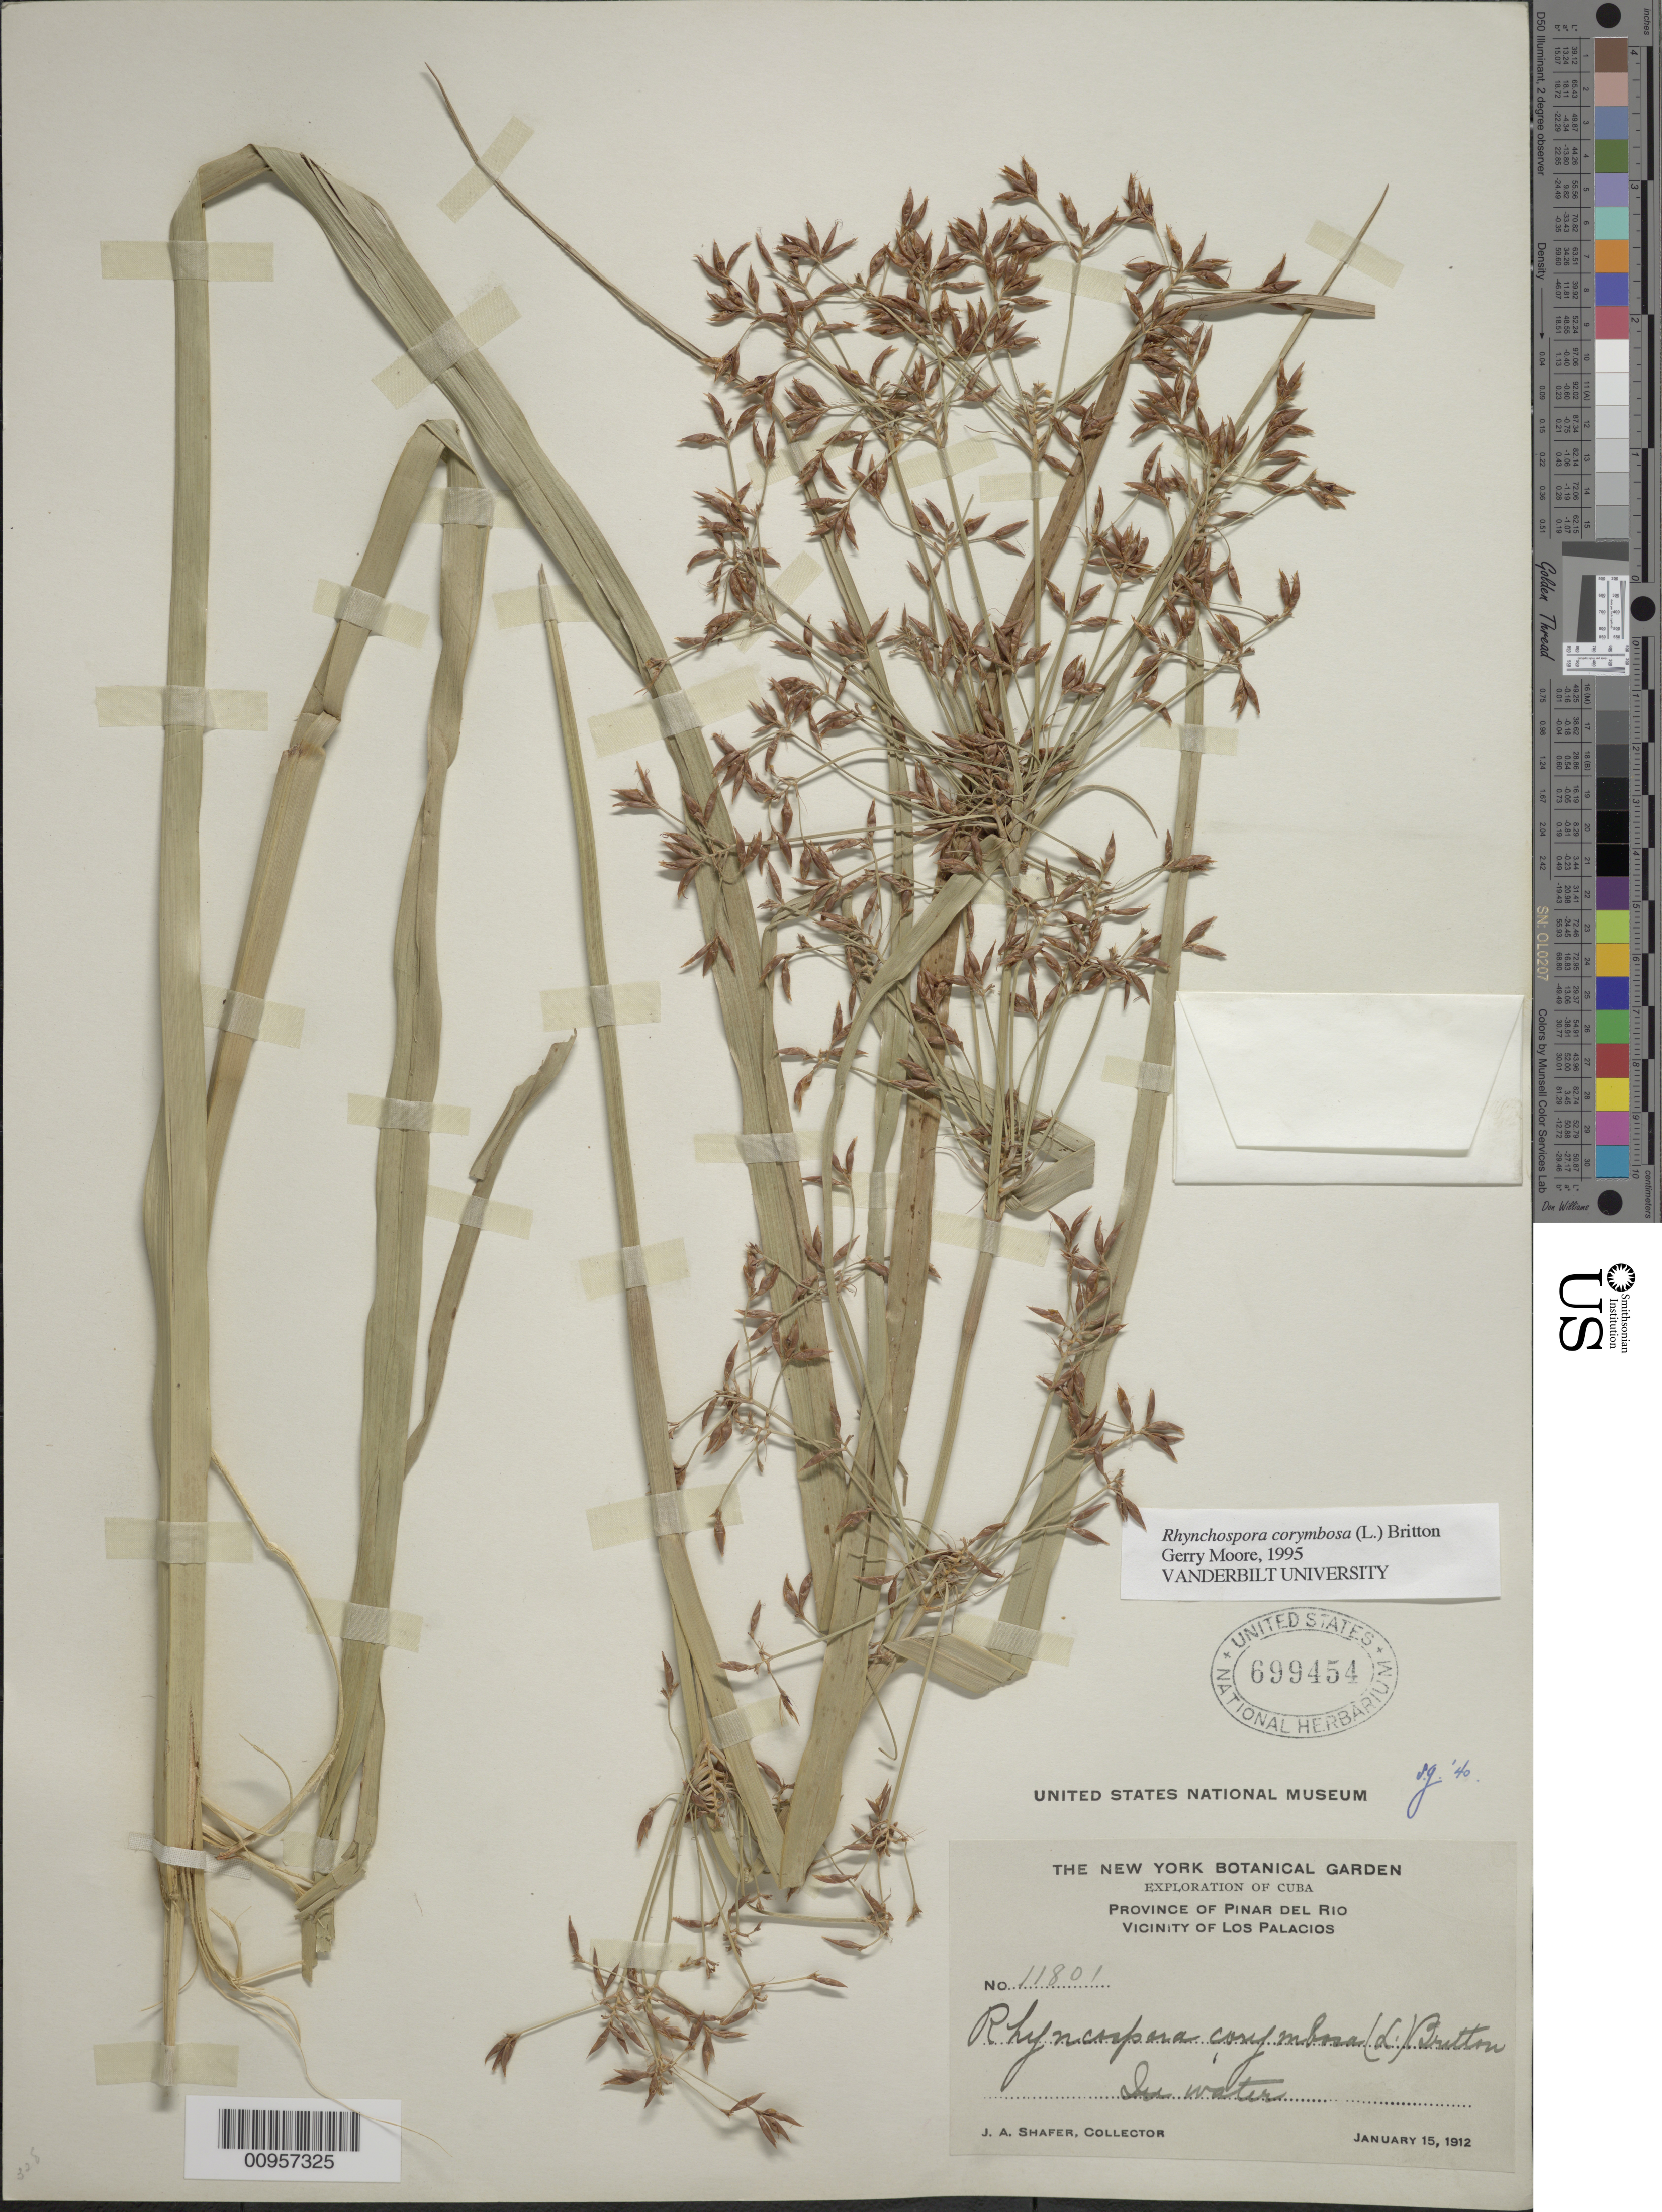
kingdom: Plantae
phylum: Tracheophyta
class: Liliopsida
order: Poales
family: Cyperaceae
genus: Rhynchospora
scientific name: Rhynchospora corymbosa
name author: (L.) Britton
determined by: Moore, G., (DUKE), Duke University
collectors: J. A. Shafer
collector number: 11801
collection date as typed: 15 Jan 1912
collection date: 1912-01-15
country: Cuba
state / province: Pinar del Rio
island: Cuba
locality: Vicinity of Los Palacios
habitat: In water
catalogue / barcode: US 699454